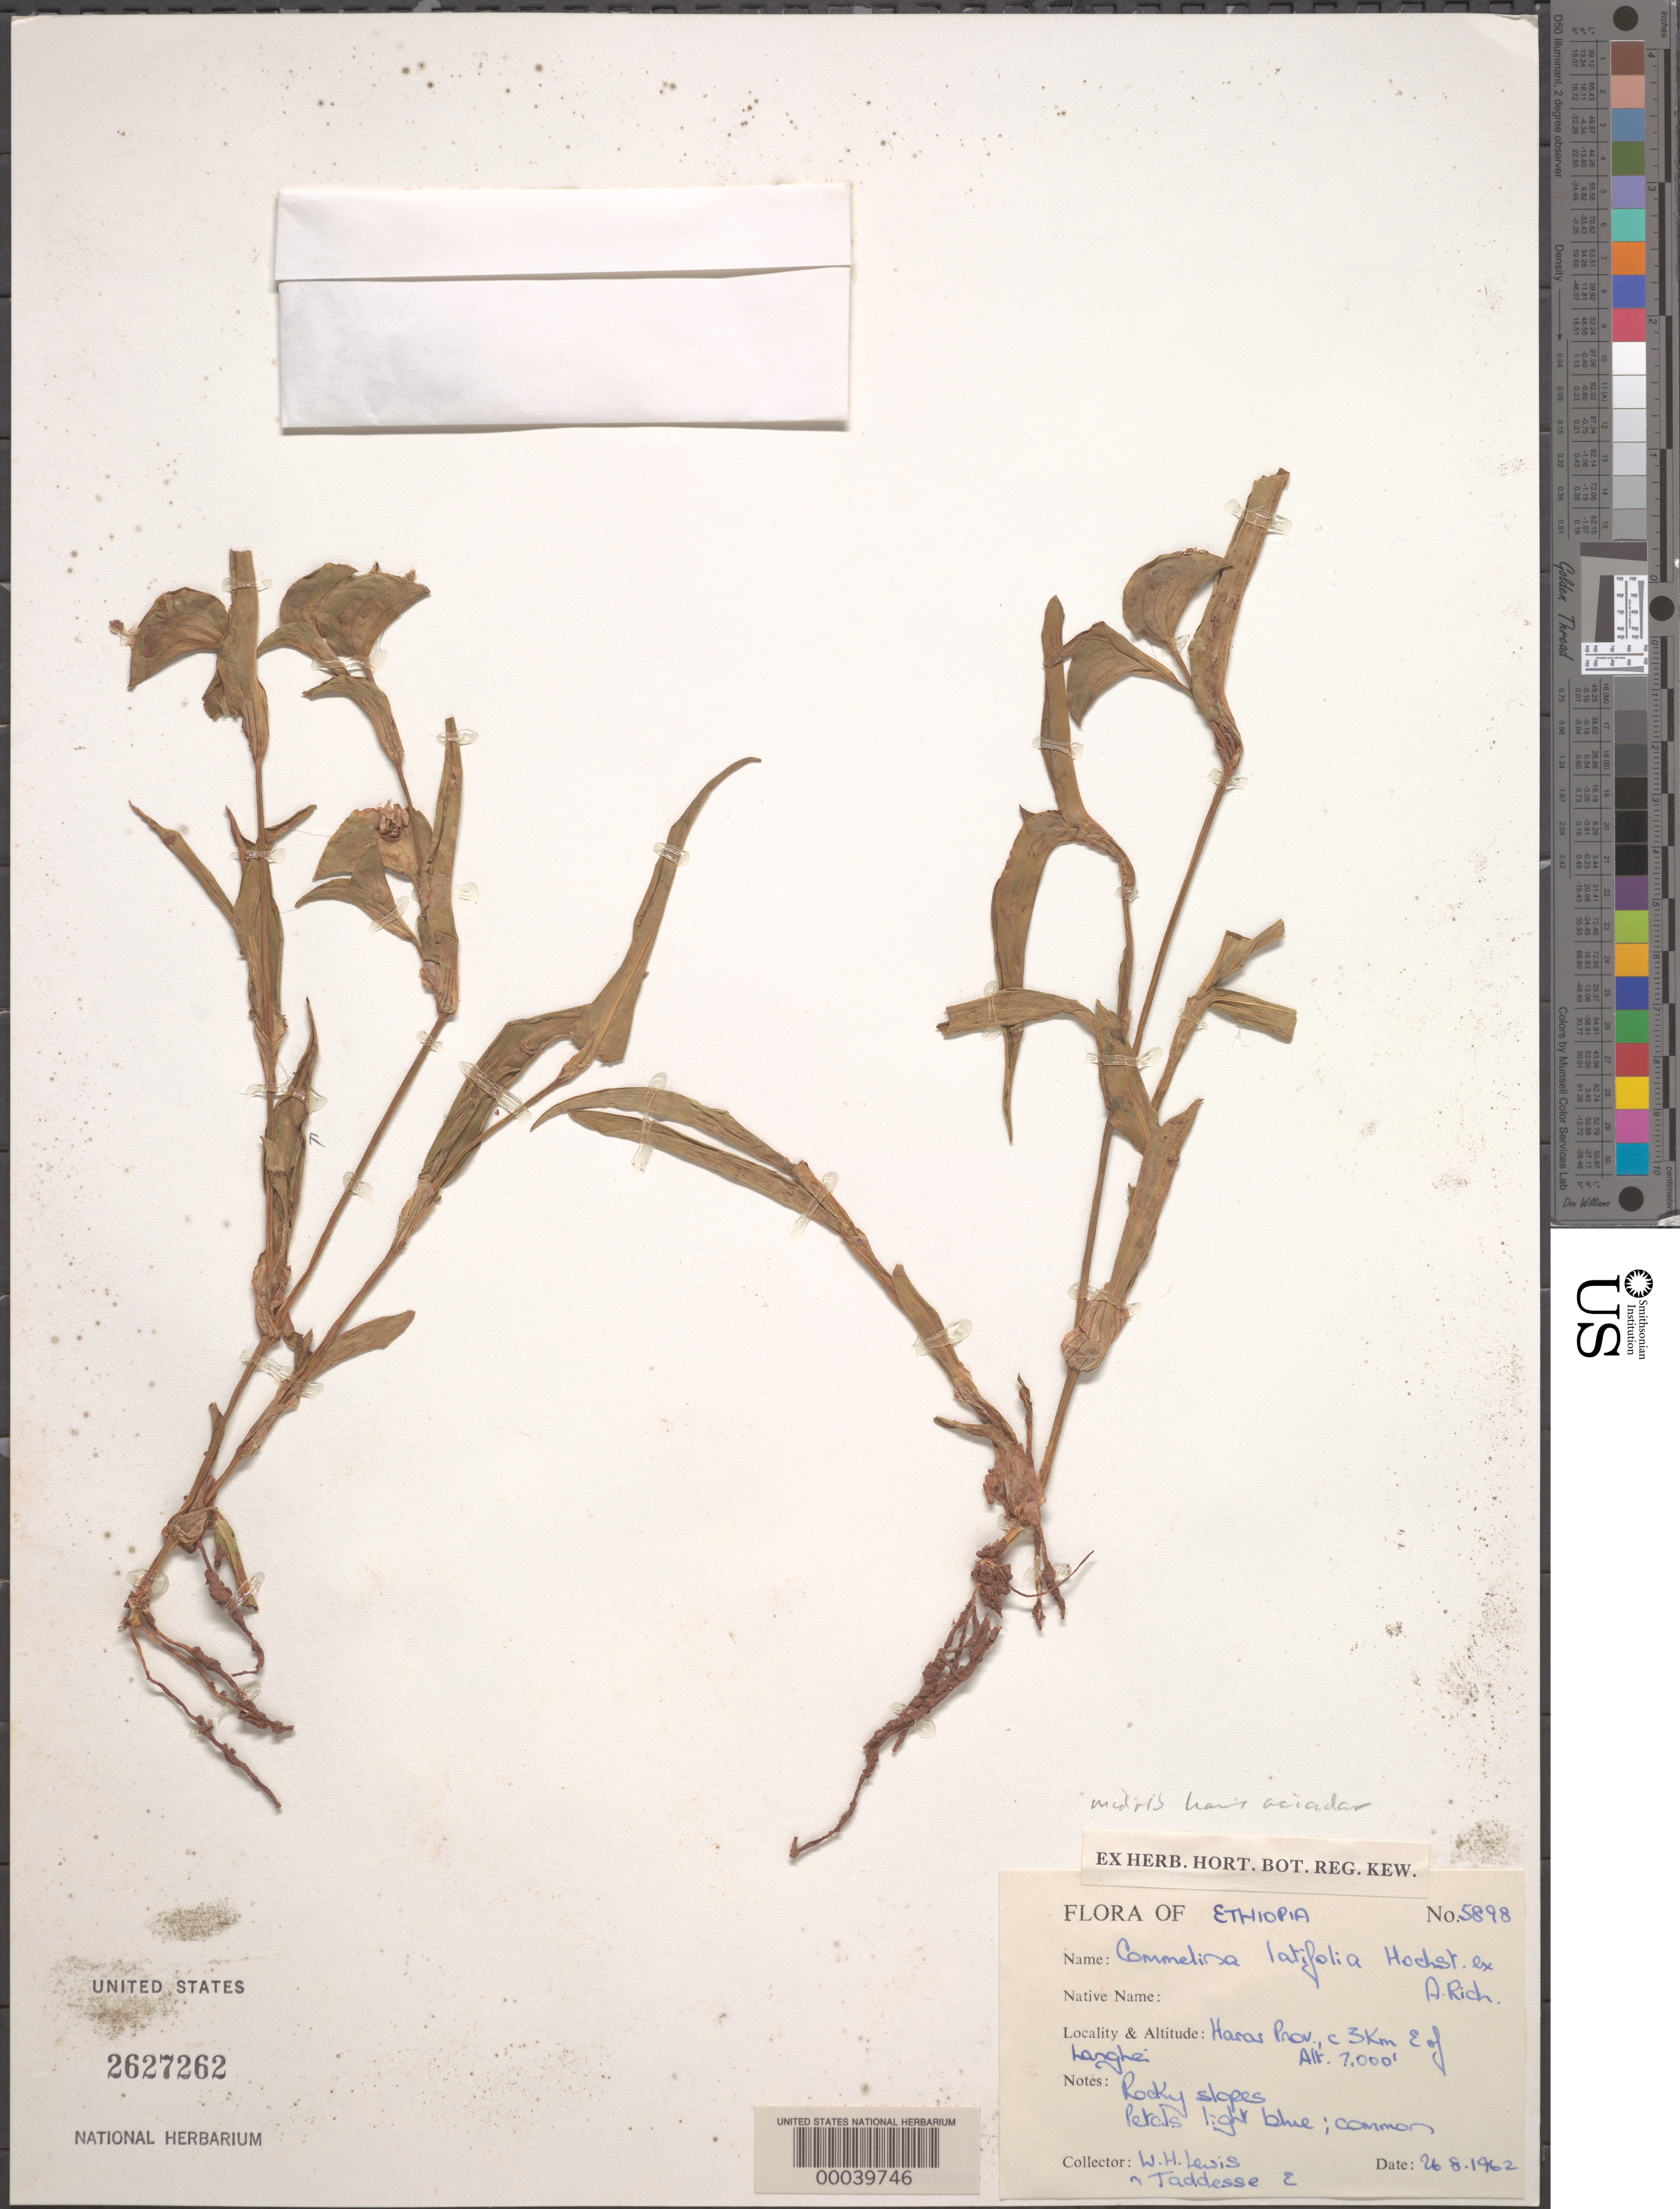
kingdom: Plantae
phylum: Tracheophyta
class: Liliopsida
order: Commelinales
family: Commelinaceae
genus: Commelina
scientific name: Commelina latifolia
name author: Hochst. ex A. Rich.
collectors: W. H. Lewis & E. Taddesse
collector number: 5898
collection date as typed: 28 Aug 1962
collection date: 1962-08-28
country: Ethiopia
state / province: Harari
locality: E of langhe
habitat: Rocky slopes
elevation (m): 2135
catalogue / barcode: US 2627262